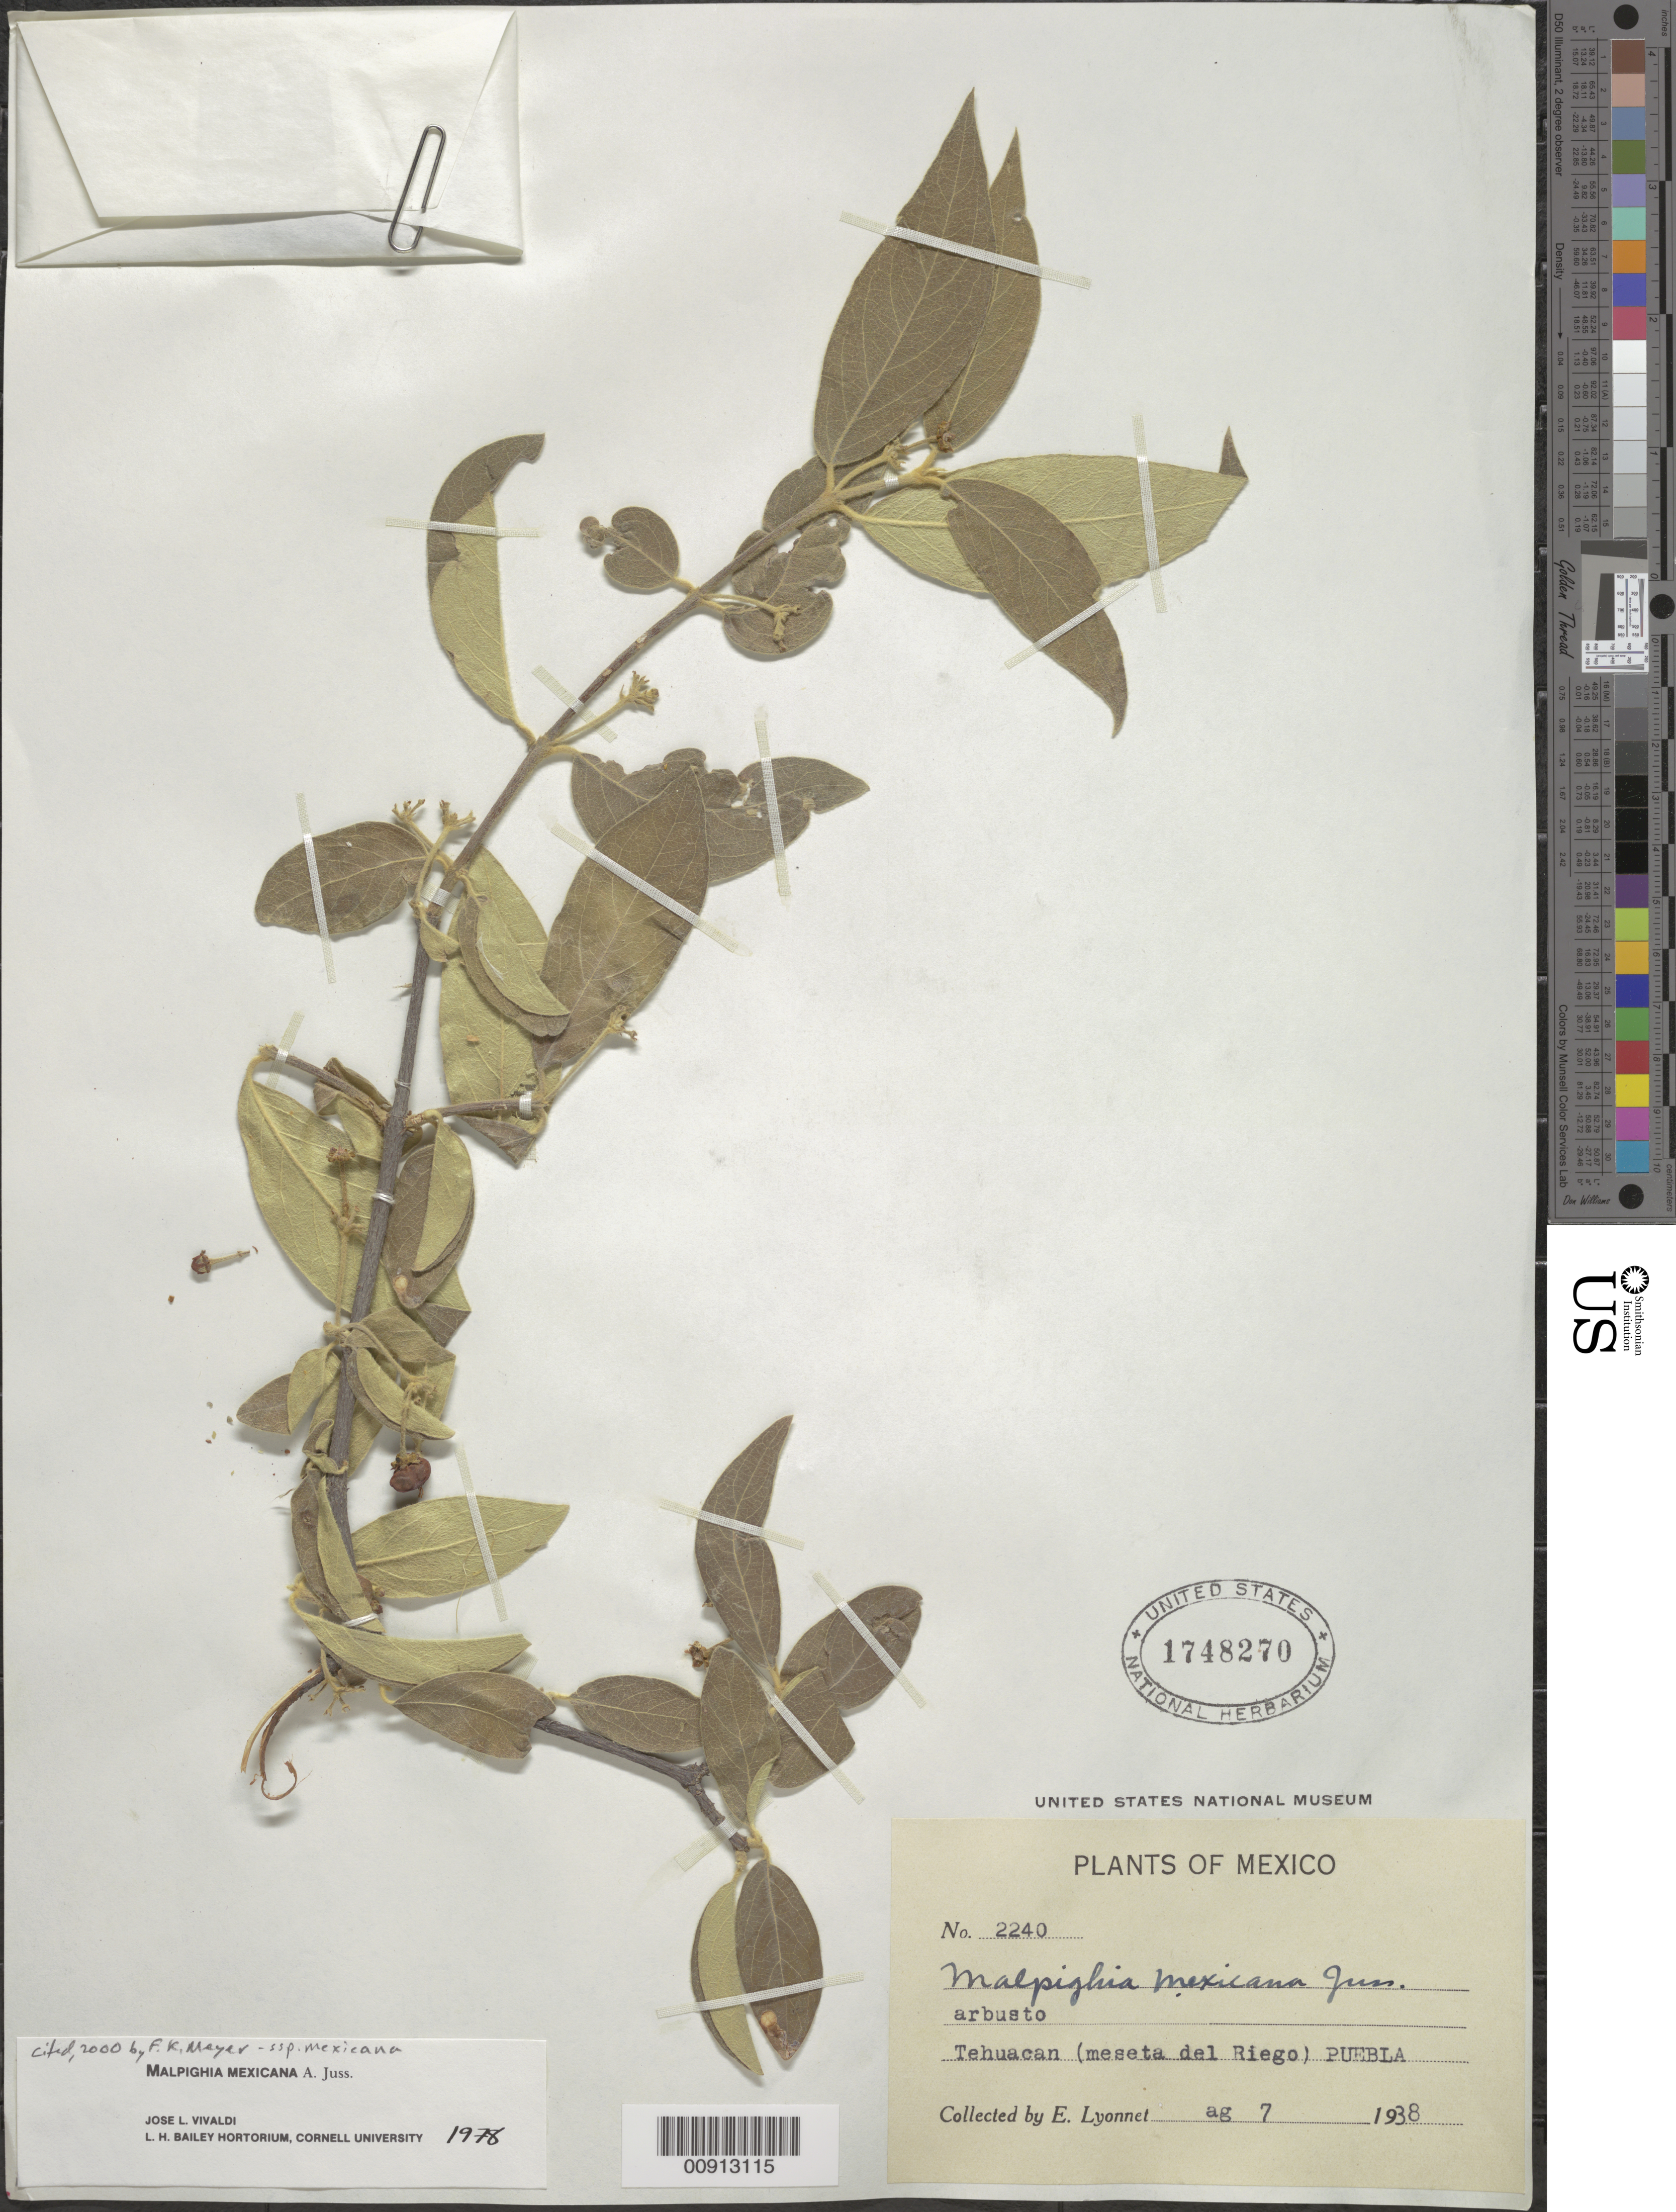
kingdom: Plantae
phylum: Tracheophyta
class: Magnoliopsida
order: Malpighiales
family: Malpighiaceae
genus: Malpighia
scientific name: Malpighia mexicana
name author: A. Juss.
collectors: Bro. E. Lyonnet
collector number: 2240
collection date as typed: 07 Aug 1938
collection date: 1938-08-07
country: Mexico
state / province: Puebla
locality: Tehuacán (meseta de Riego), Puebla.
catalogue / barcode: US 1748270